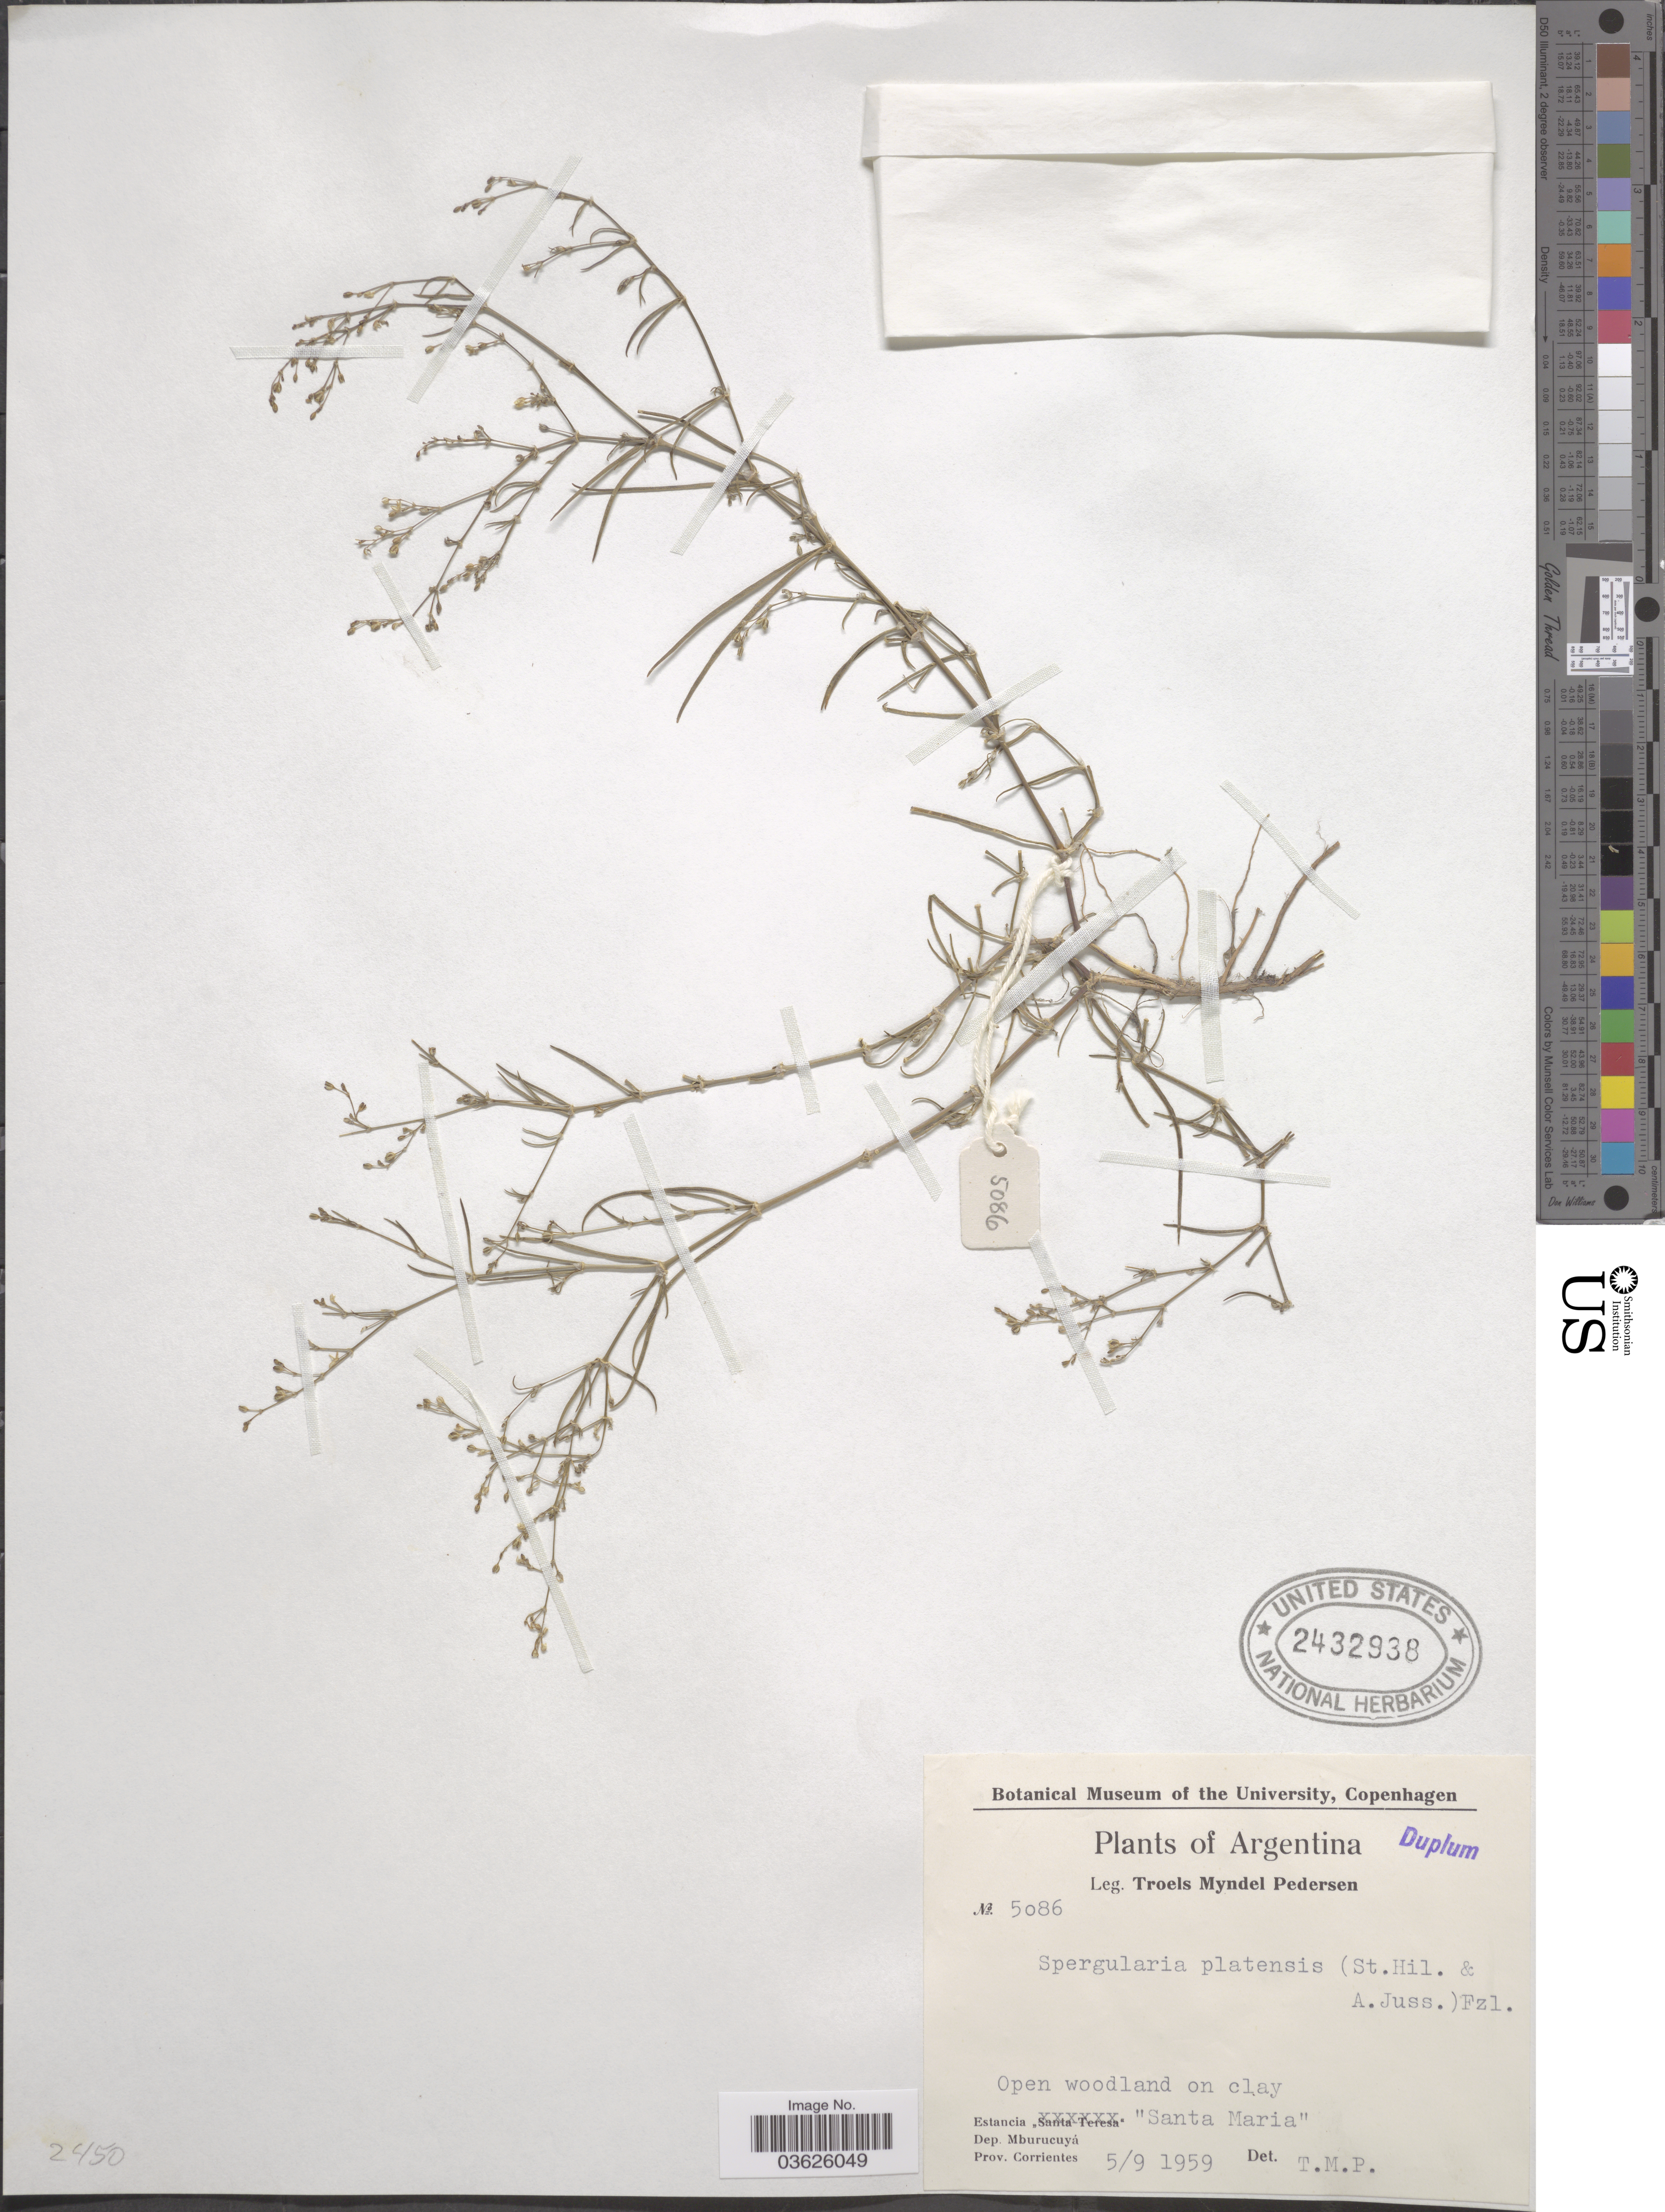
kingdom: Plantae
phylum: Tracheophyta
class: Magnoliopsida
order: Caryophyllales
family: Caryophyllaceae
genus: Spergularia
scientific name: Spergularia platensis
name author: (Cambess.) Fenzl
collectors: T. Pederson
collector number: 5086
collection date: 1959-09-05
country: Argentina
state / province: Corrientes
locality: Estancia "Santa Maria". Dep. Mburucuyá.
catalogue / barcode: US 2432938